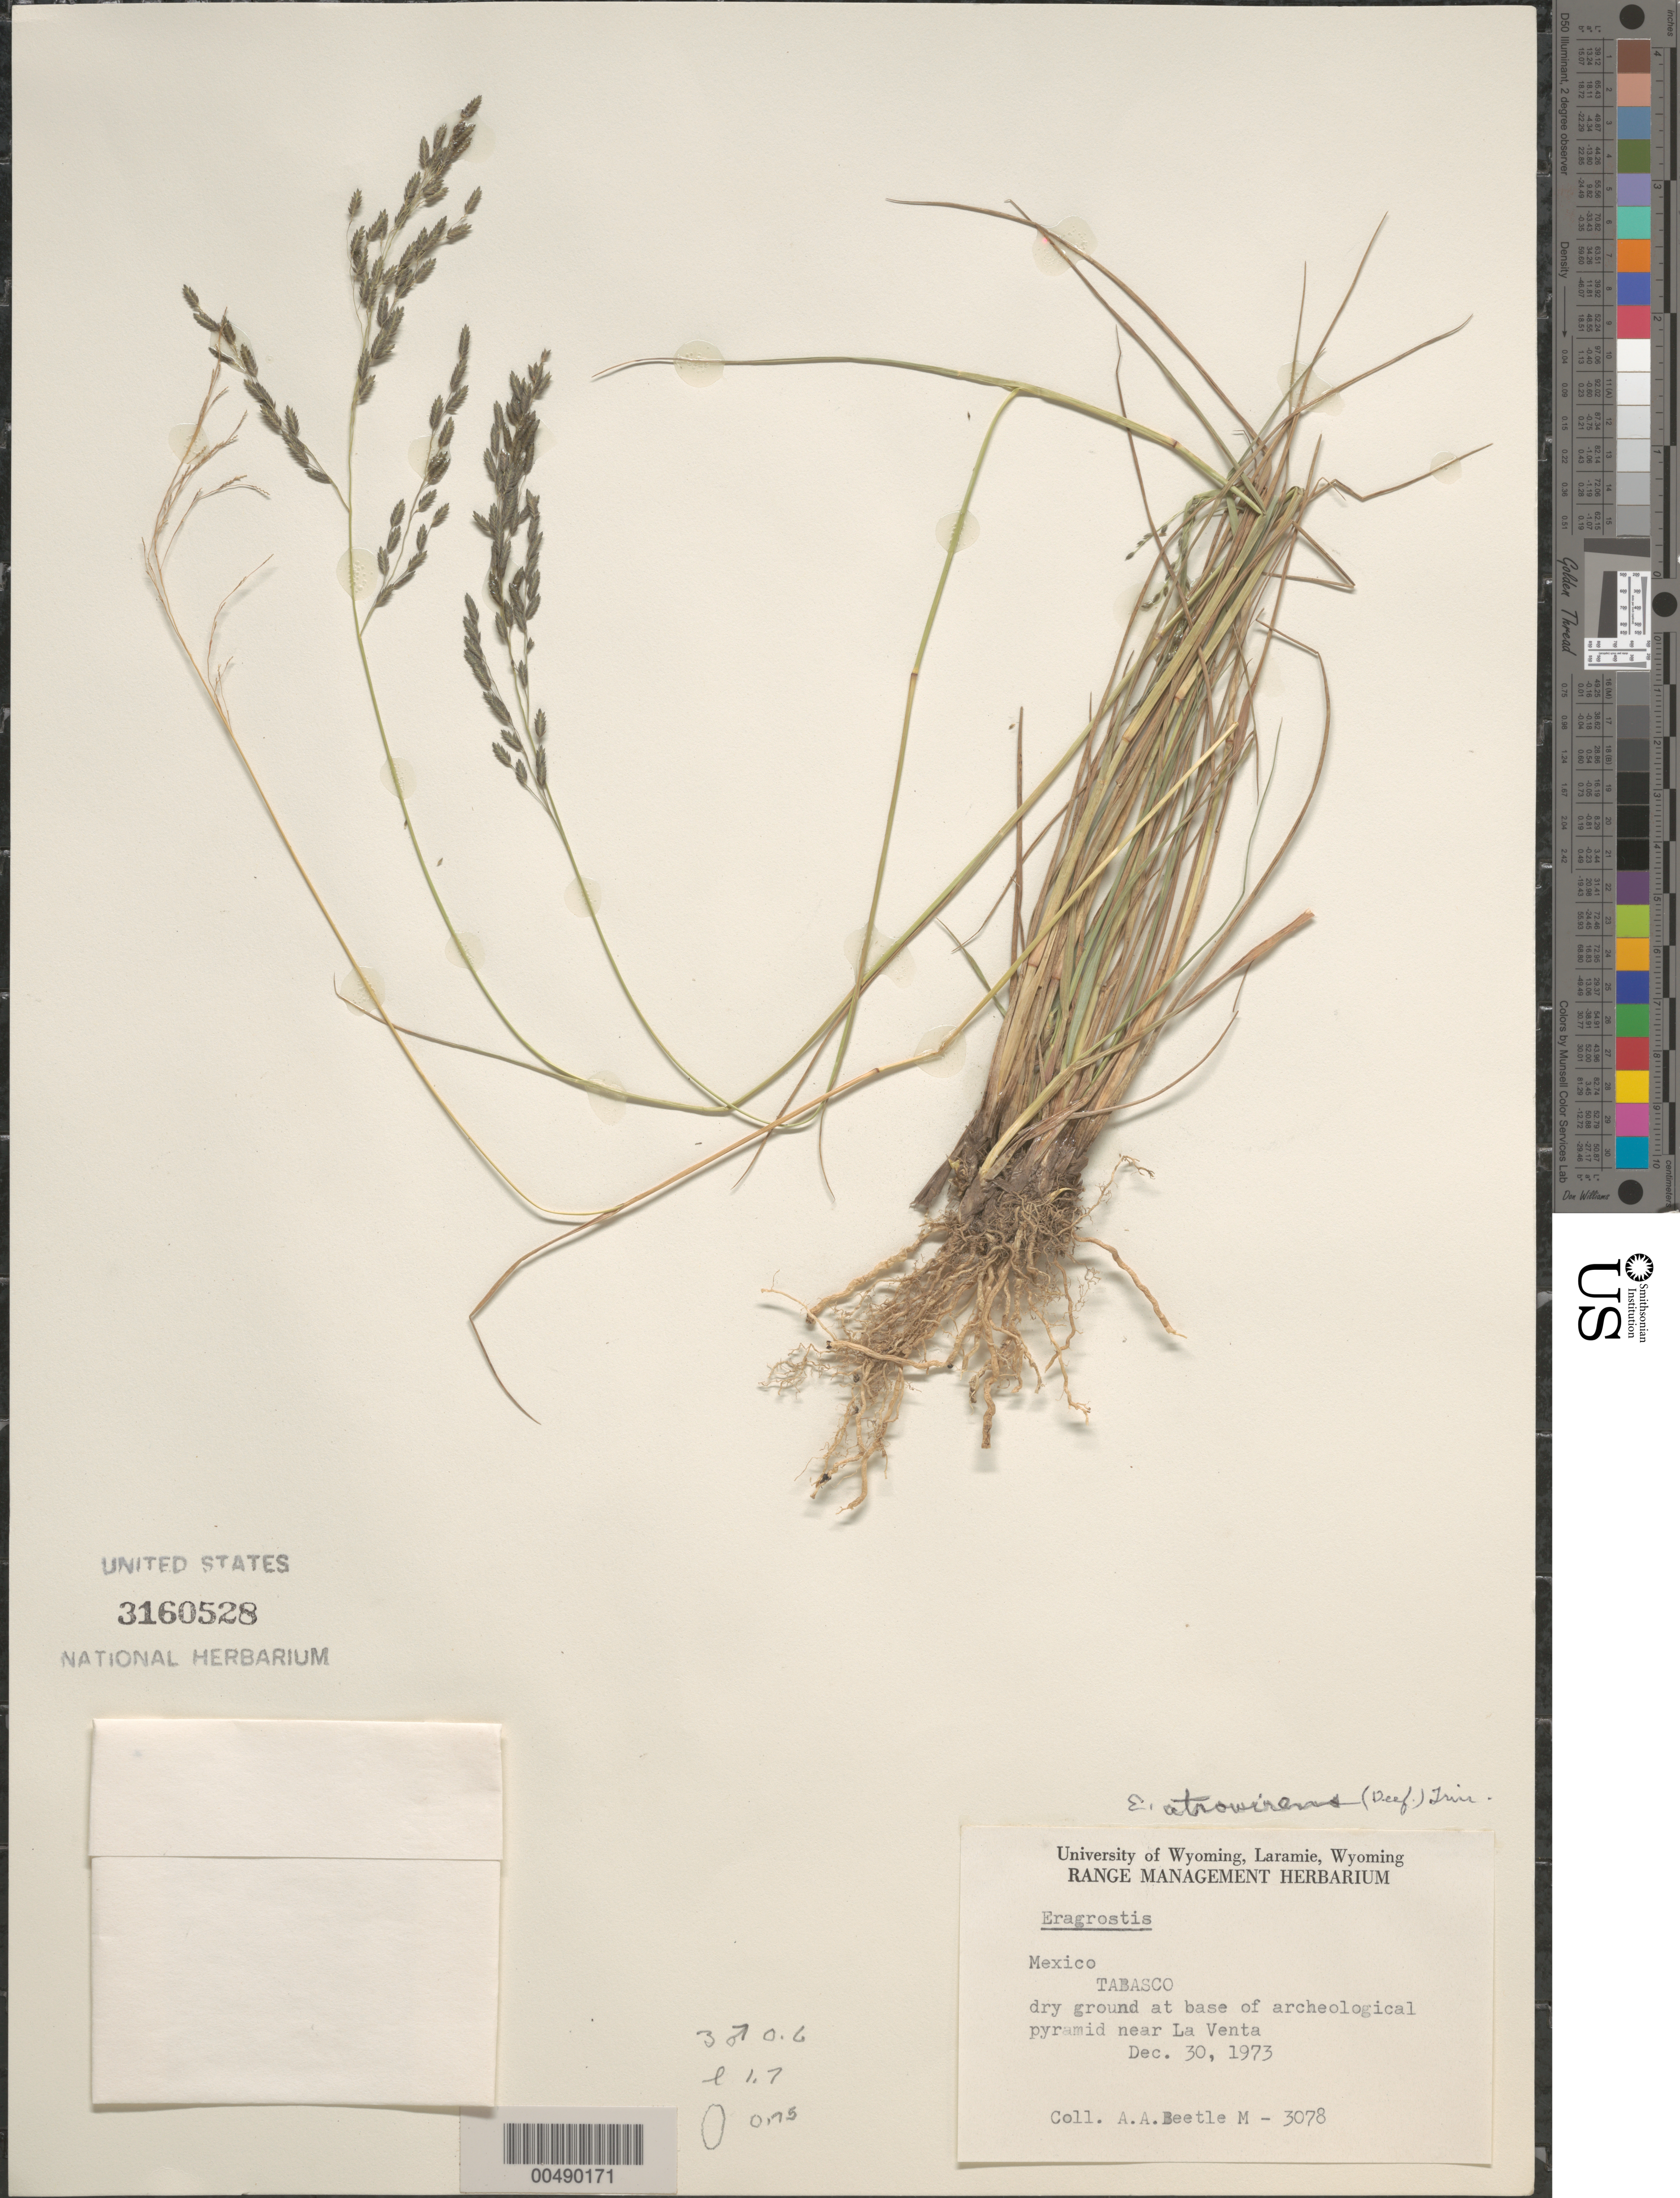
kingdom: Plantae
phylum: Tracheophyta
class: Liliopsida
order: Poales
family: Poaceae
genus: Eragrostis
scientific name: Eragrostis atrovirens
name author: (Desf.) Trin. ex Steud.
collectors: A. A. Beetle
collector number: M-3078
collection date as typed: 30 Dec 1973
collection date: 1973-12-30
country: Mexico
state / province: Tabasco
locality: Base of archaeological pyramid near La Venta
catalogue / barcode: US 3160528